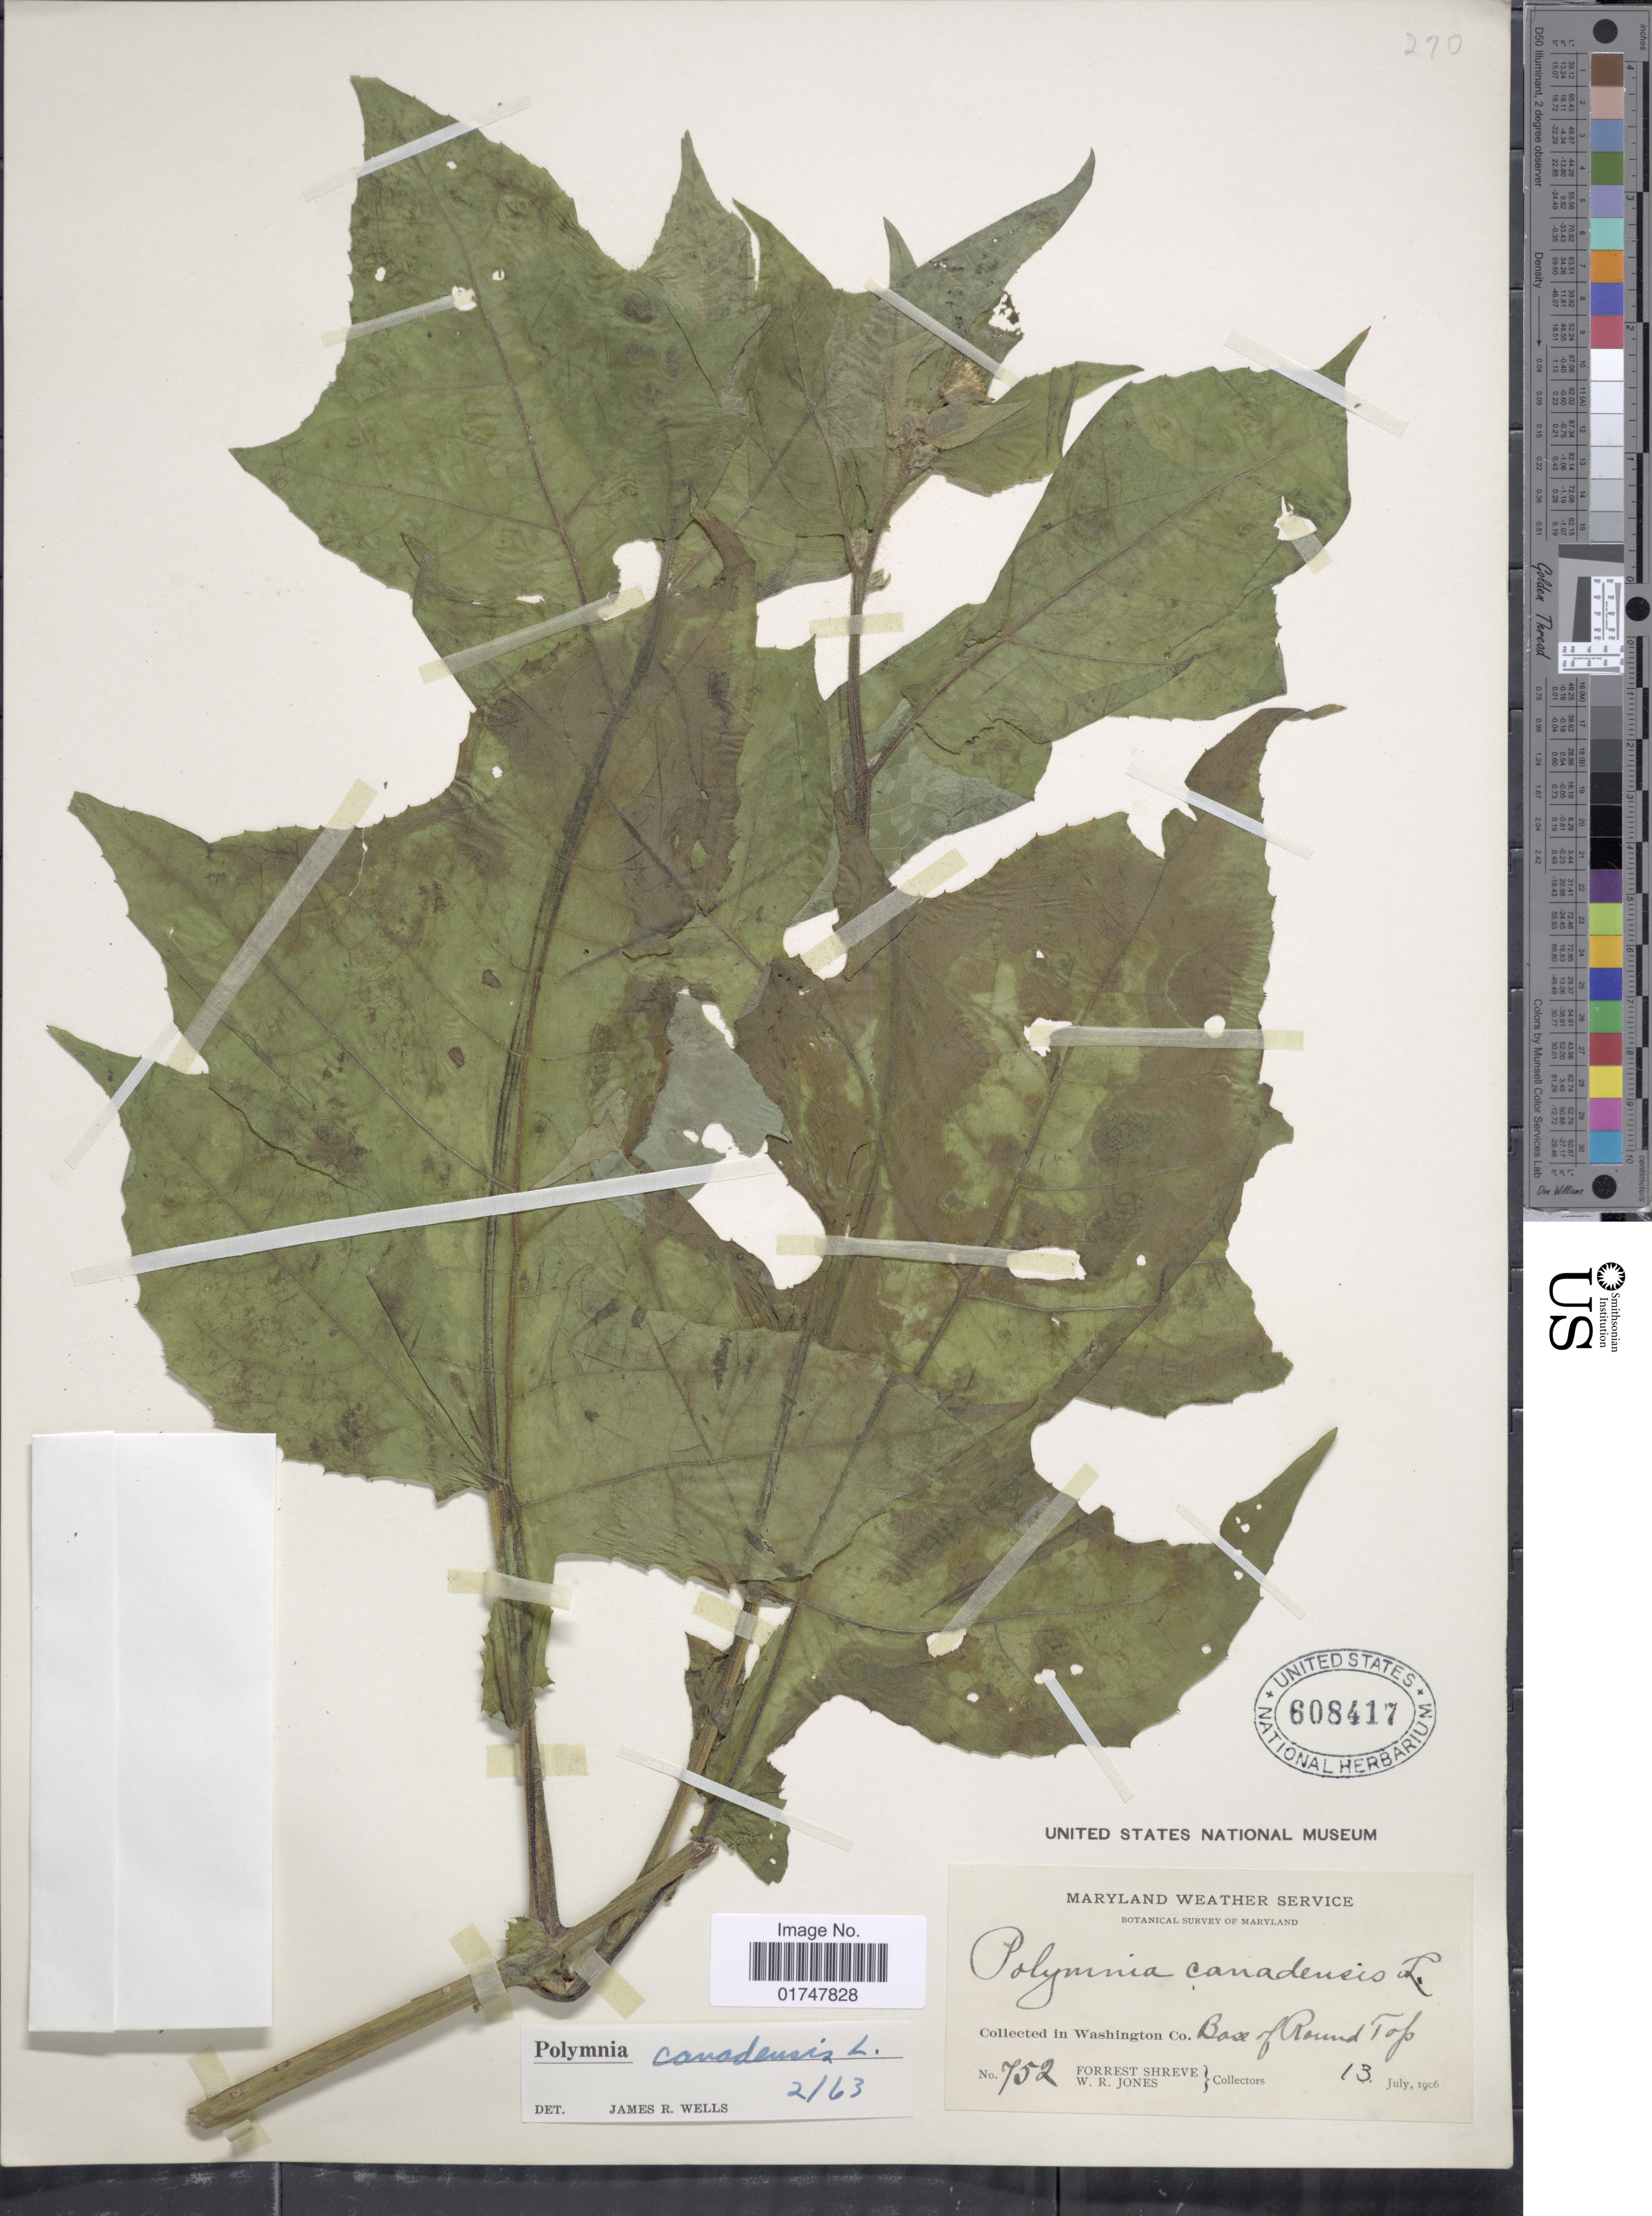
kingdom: Plantae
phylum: Tracheophyta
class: Magnoliopsida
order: Asterales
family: Asteraceae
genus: Polymnia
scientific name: Polymnia canadensis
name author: L.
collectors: F. Shreve & W. R. Jones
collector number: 752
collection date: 1906-07-13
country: United States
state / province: Maryland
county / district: Washington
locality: Washinton Co., Base of Round Top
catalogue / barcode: US 608417